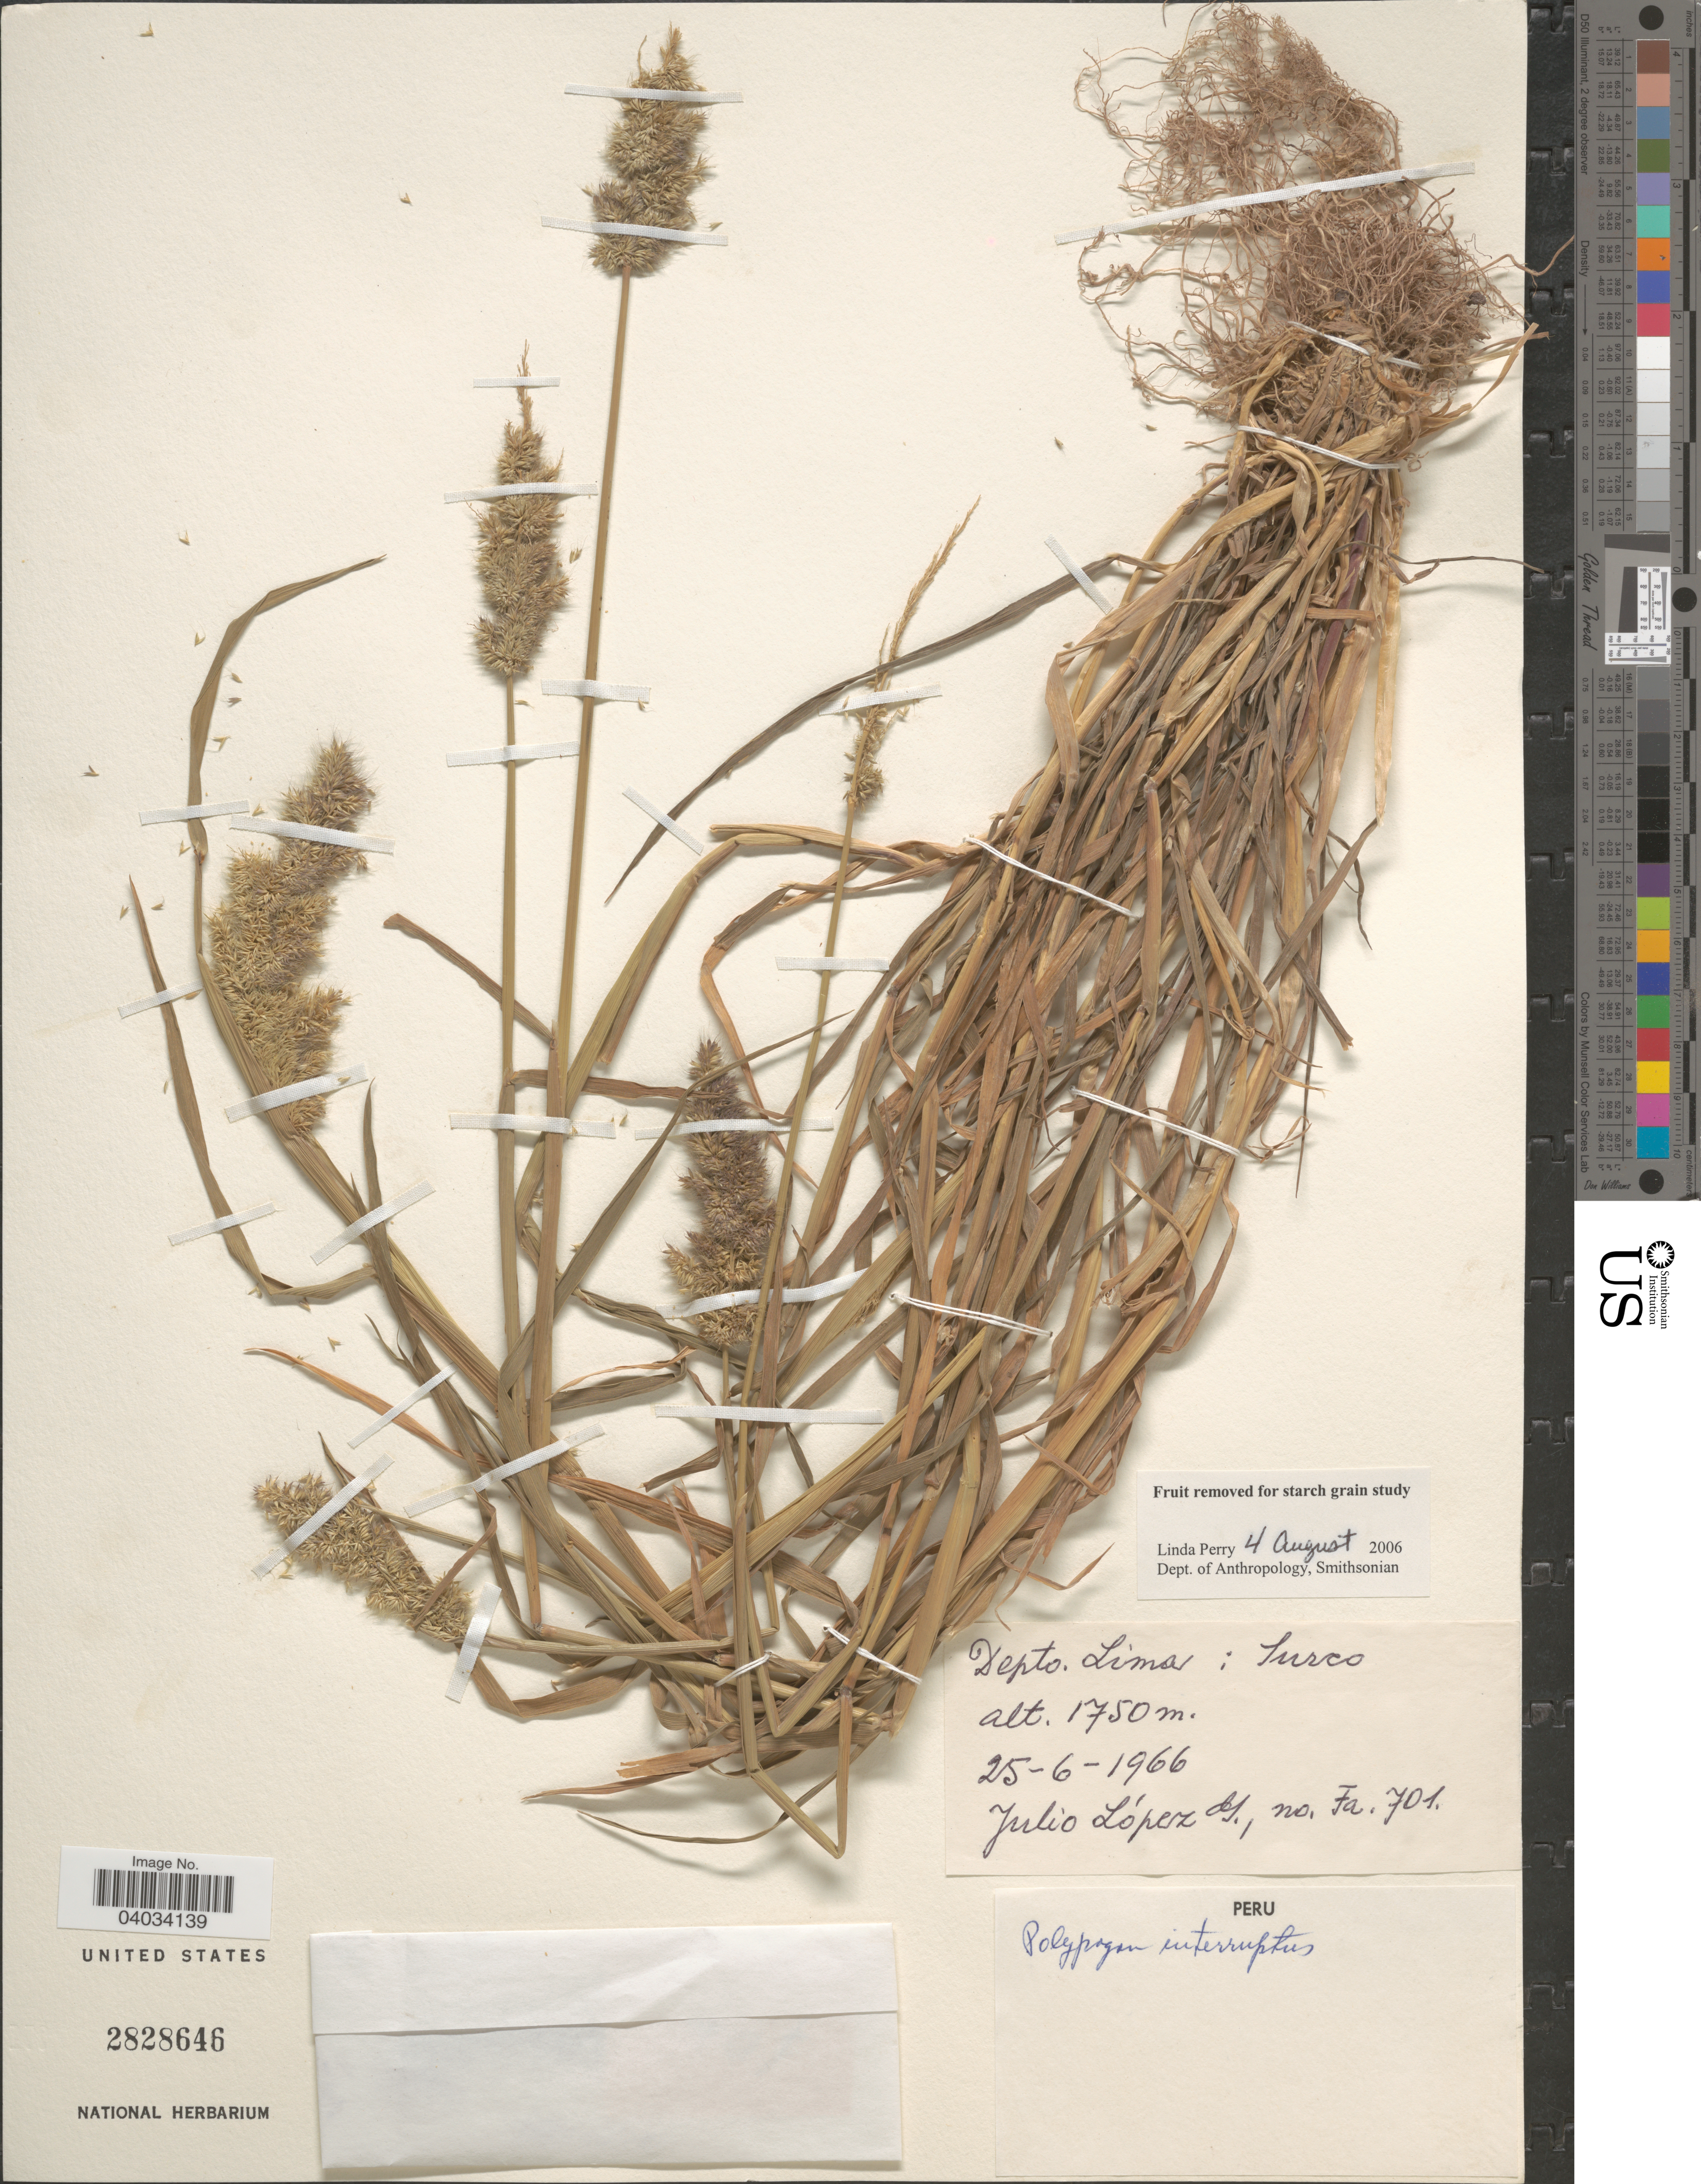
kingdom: Plantae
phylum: Tracheophyta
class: Liliopsida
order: Poales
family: Poaceae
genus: Polypogon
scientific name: Polypogon interruptus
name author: Kunth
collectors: J. López G.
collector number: Fa. 701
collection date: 1966-06-25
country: Peru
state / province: Lima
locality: Depto. Lima : Surco.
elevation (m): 1750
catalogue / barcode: US 2828646